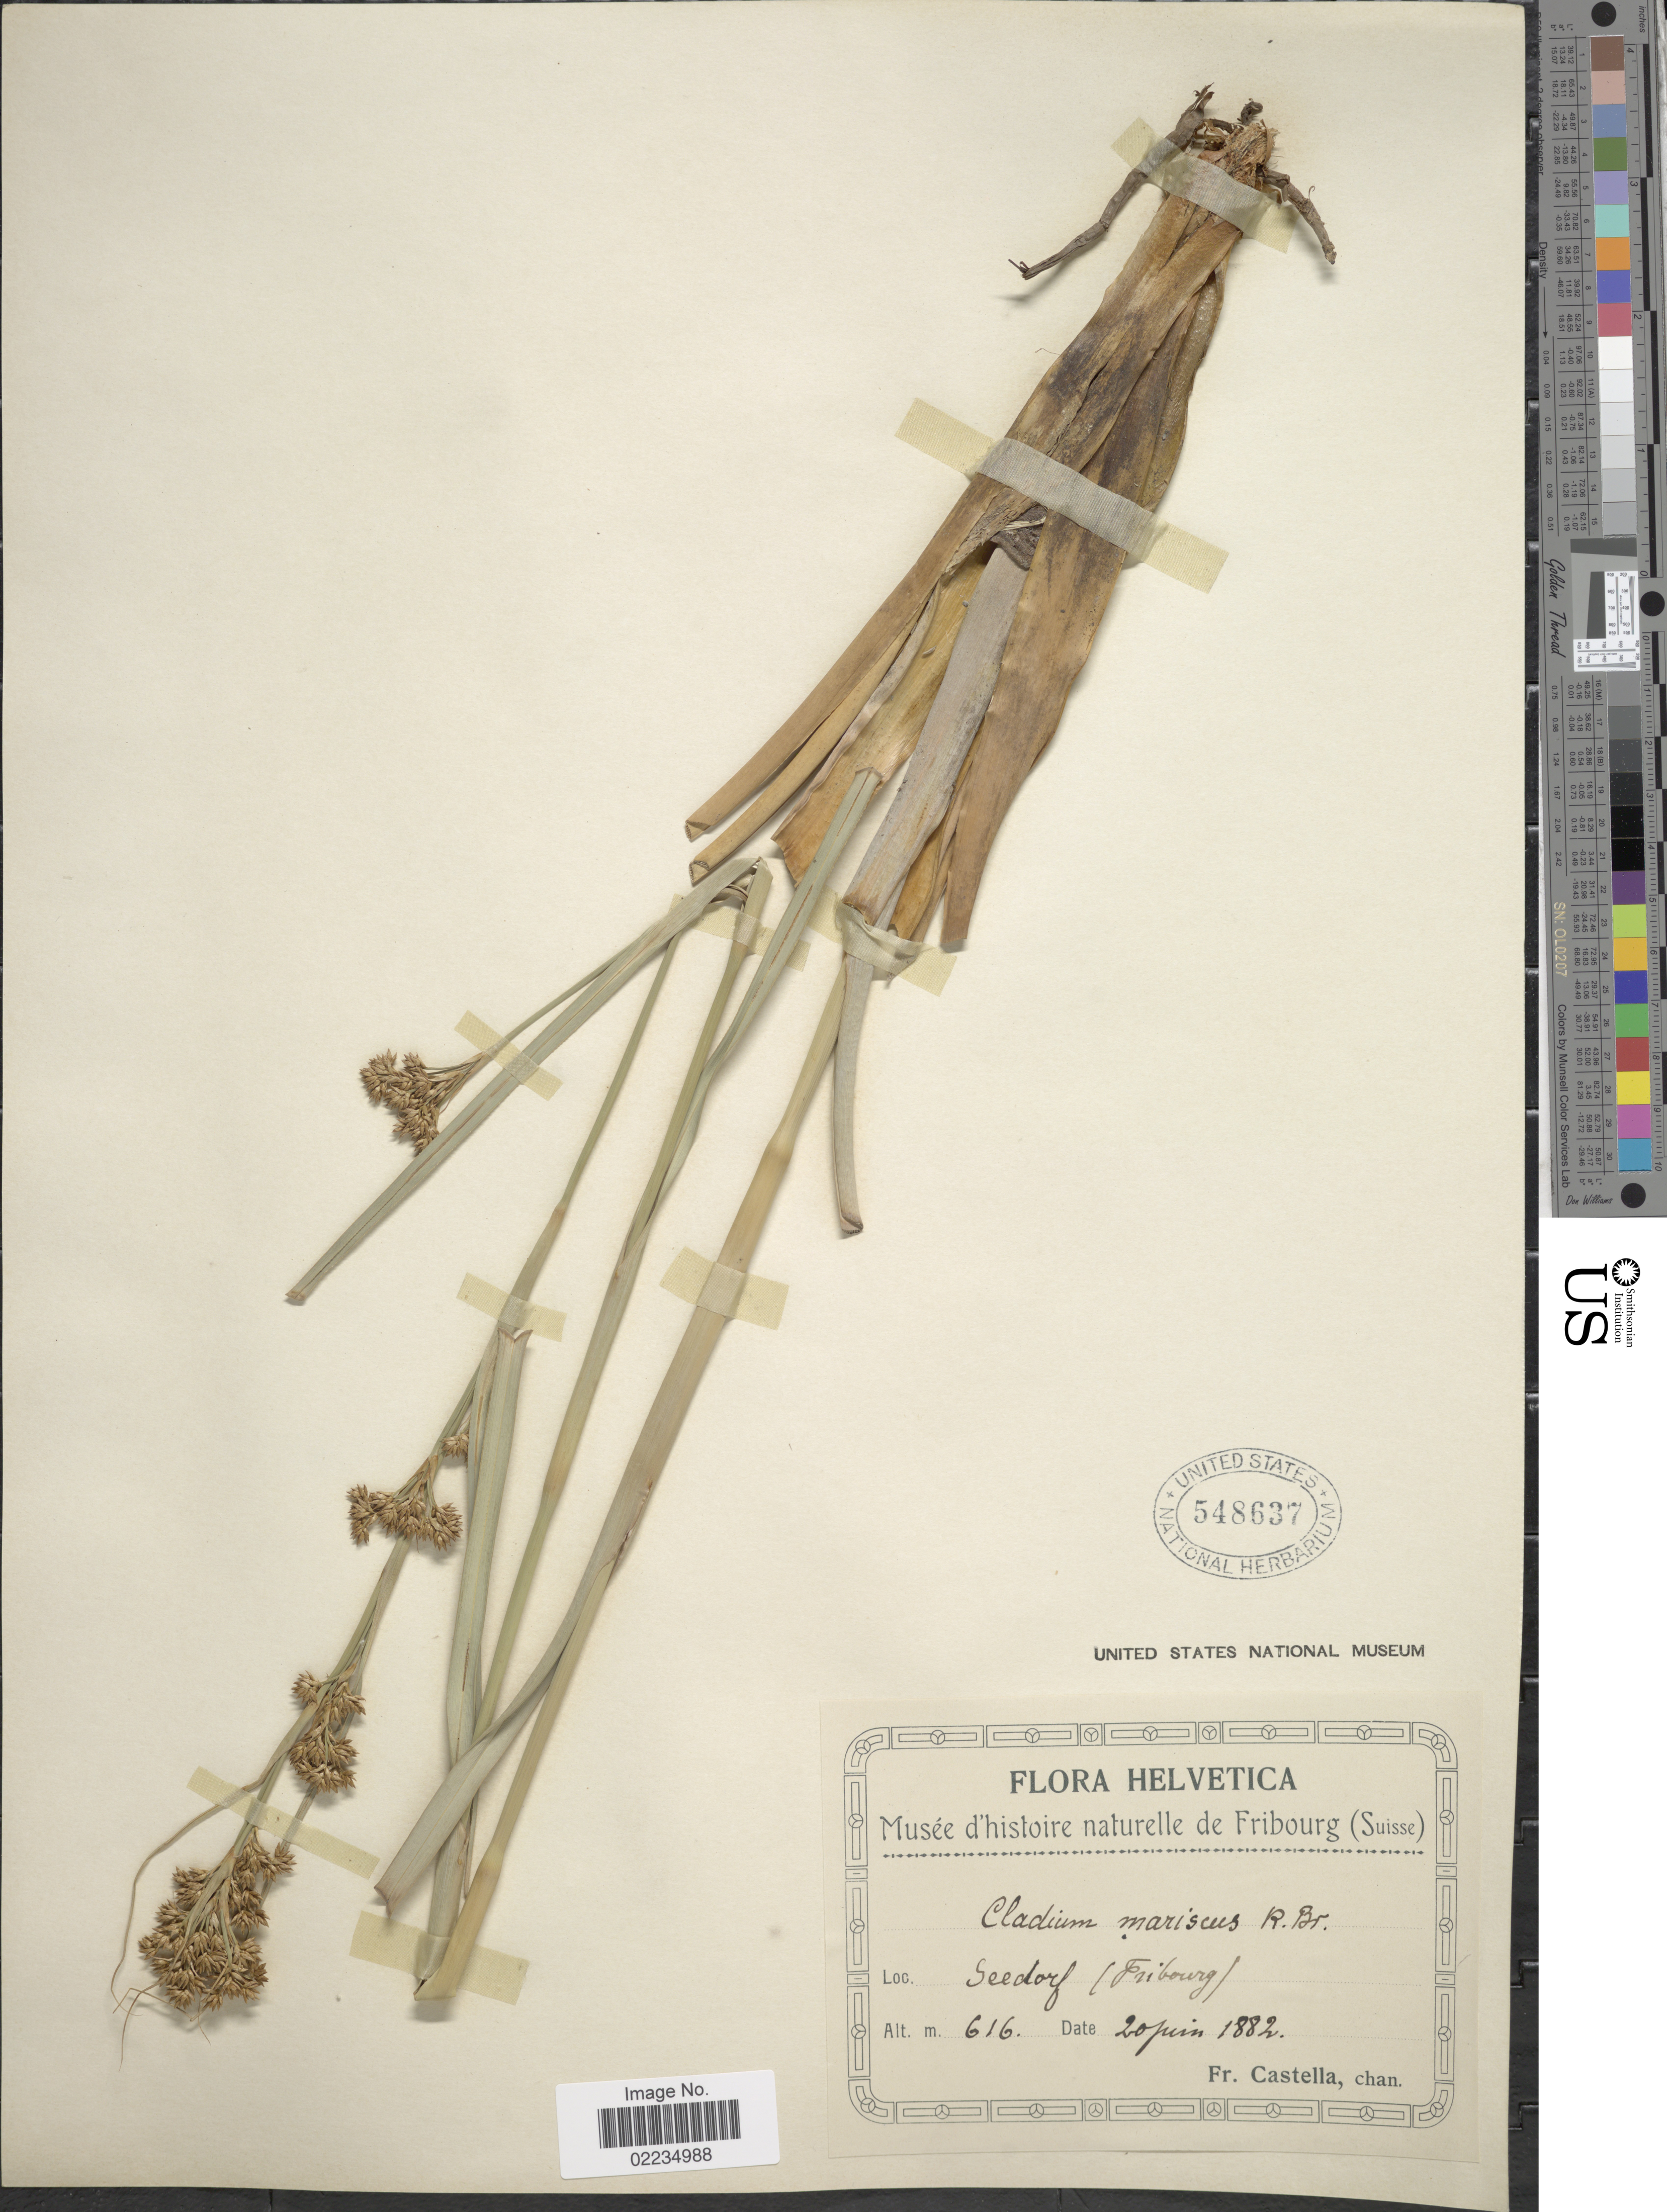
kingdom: Plantae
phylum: Tracheophyta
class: Liliopsida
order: Poales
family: Cyperaceae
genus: Cladium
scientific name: Cladium mariscus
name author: (L.) Pohl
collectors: Fr. Castella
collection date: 1882-06-20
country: Switzerland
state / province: Fribourg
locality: Seedorf (Fribourg), Helvetica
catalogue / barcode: US 548637